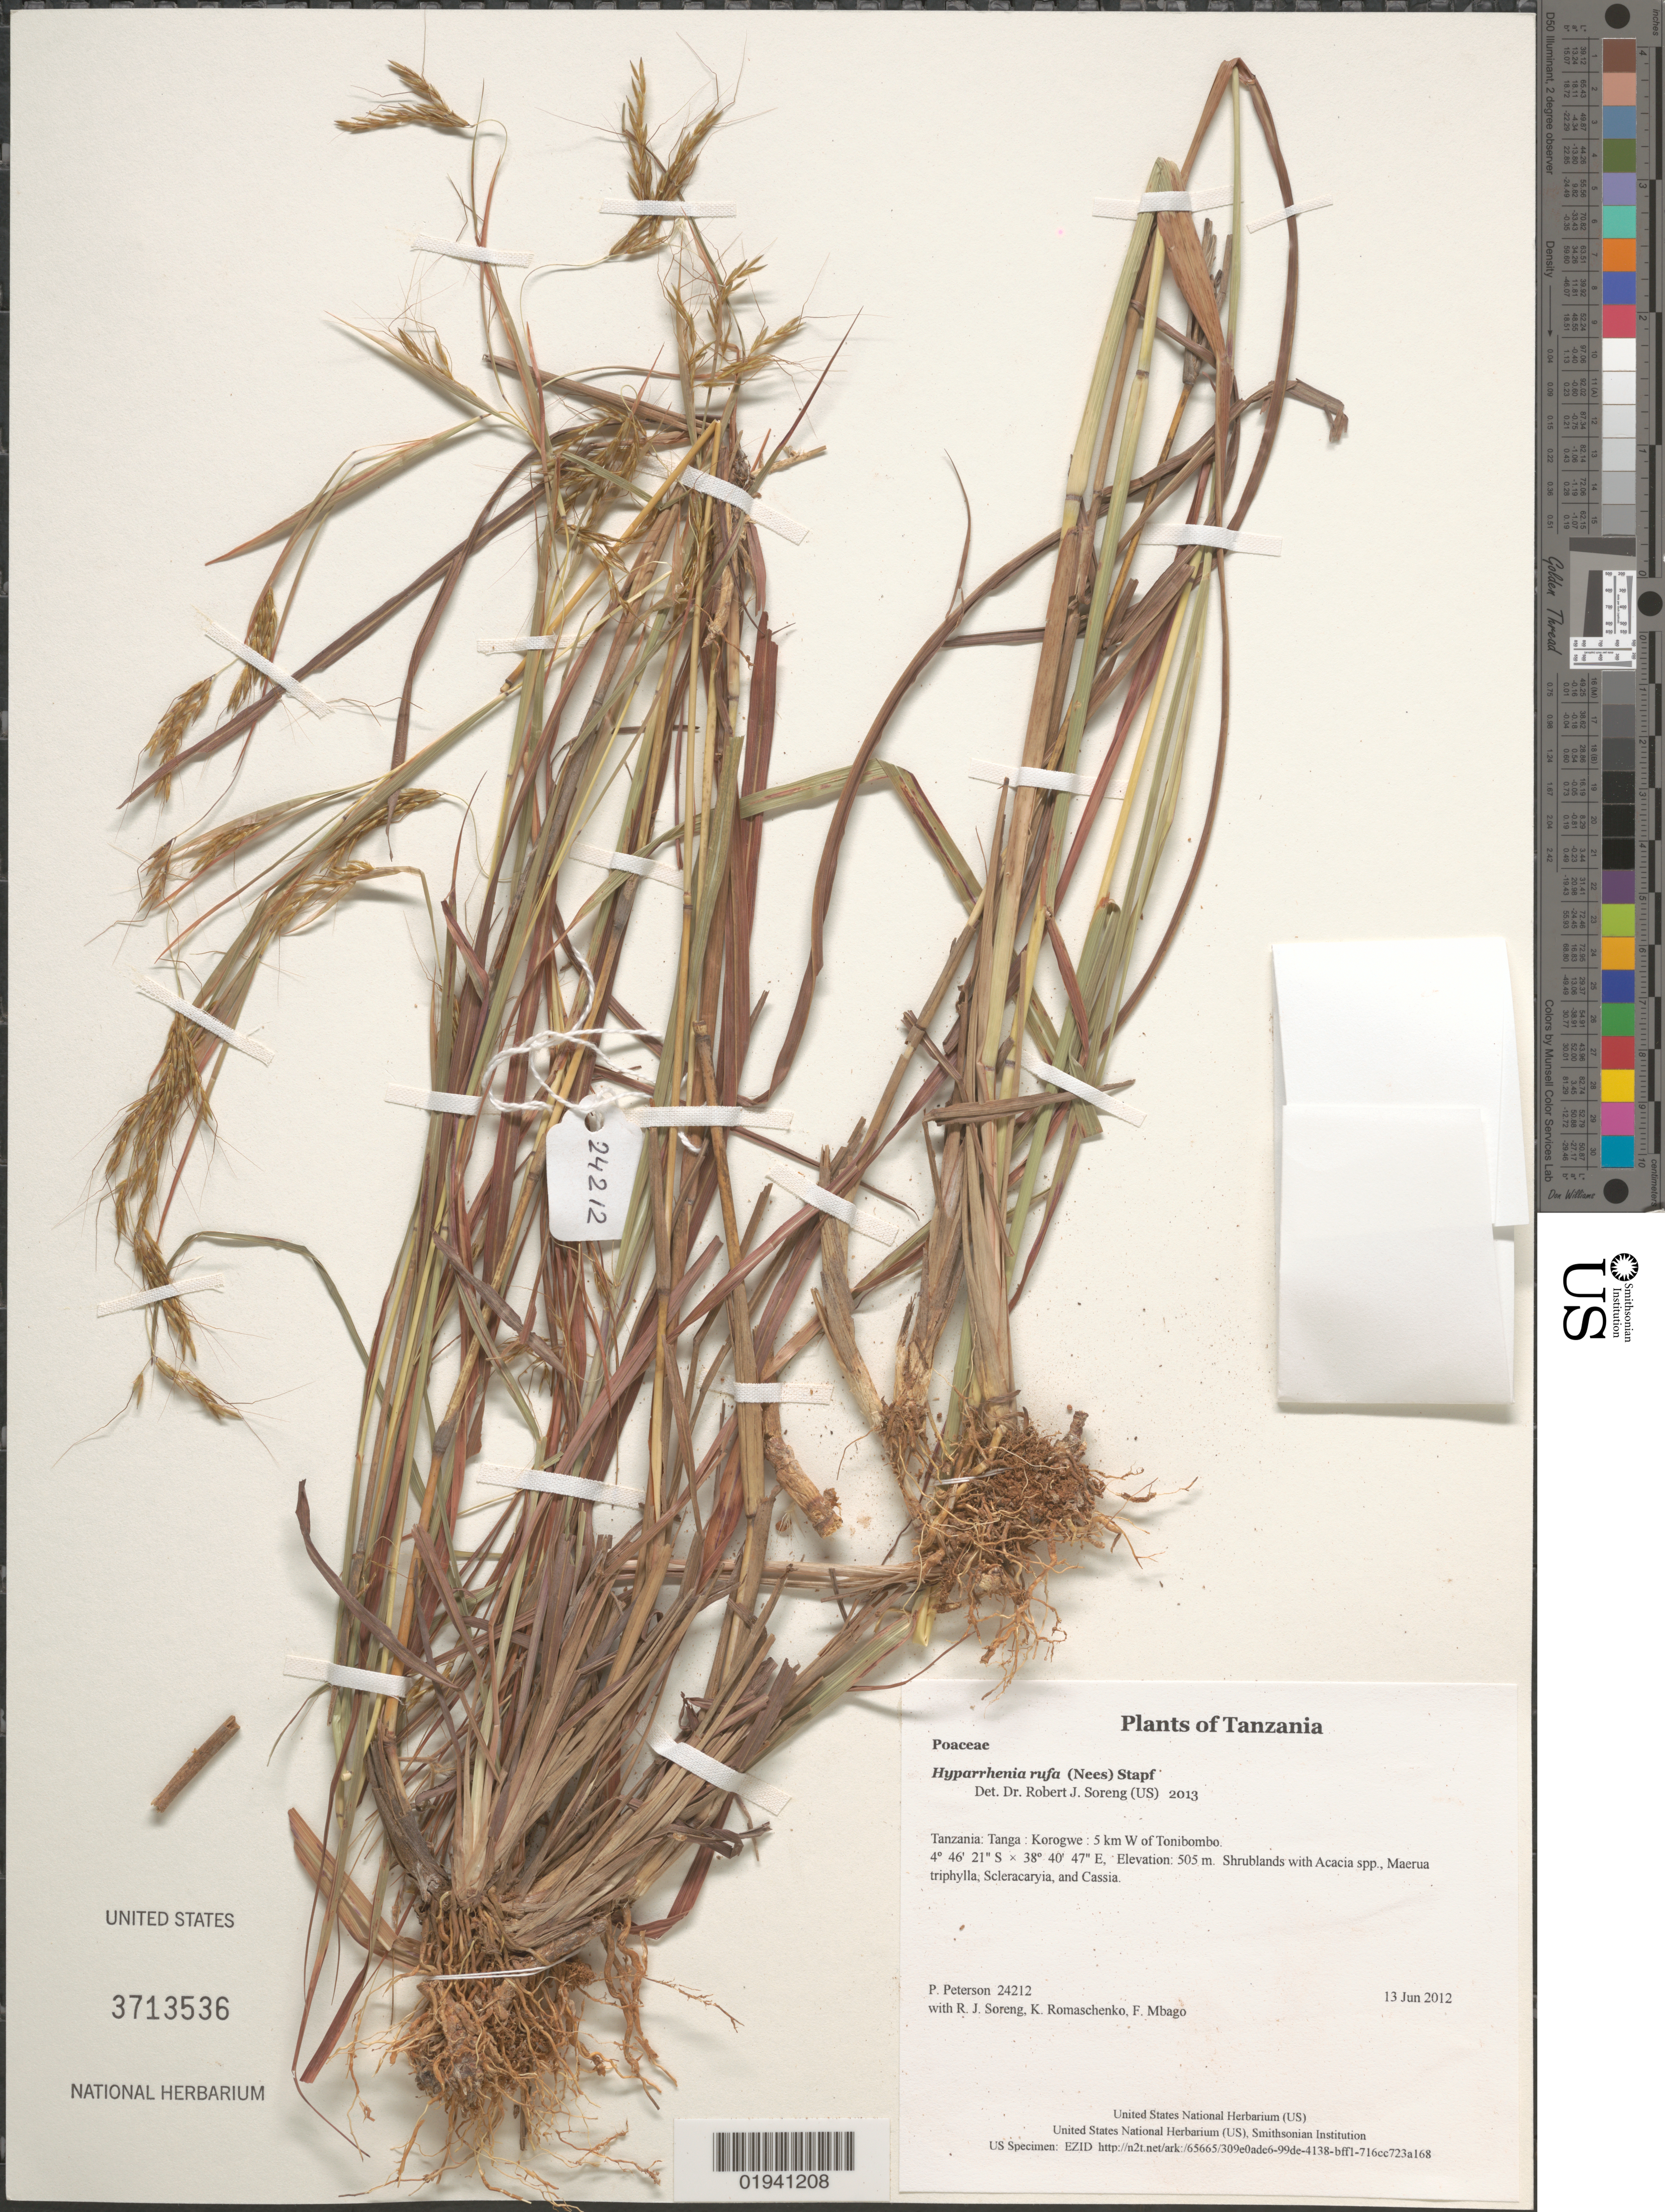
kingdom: Plantae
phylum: Tracheophyta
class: Liliopsida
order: Poales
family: Poaceae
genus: Hyparrhenia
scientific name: Hyparrhenia rufa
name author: (Nees) Stapf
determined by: Soreng, Robert J., Research Associate (BOT), Smithsonian Institution - National Museum of Natural History (UNITED STATES)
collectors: P. M. Peterson, R. J. Soreng, K. Romaschenko & F. Mbago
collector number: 24212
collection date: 2012-06-13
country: Tanzania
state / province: Tanga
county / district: Korogwe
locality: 5 km W of Tonibombo.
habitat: Shrublands with Acacia spp., Maerua triphylla, Scleracaryia, and Cassia.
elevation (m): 505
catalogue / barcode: US 3713536